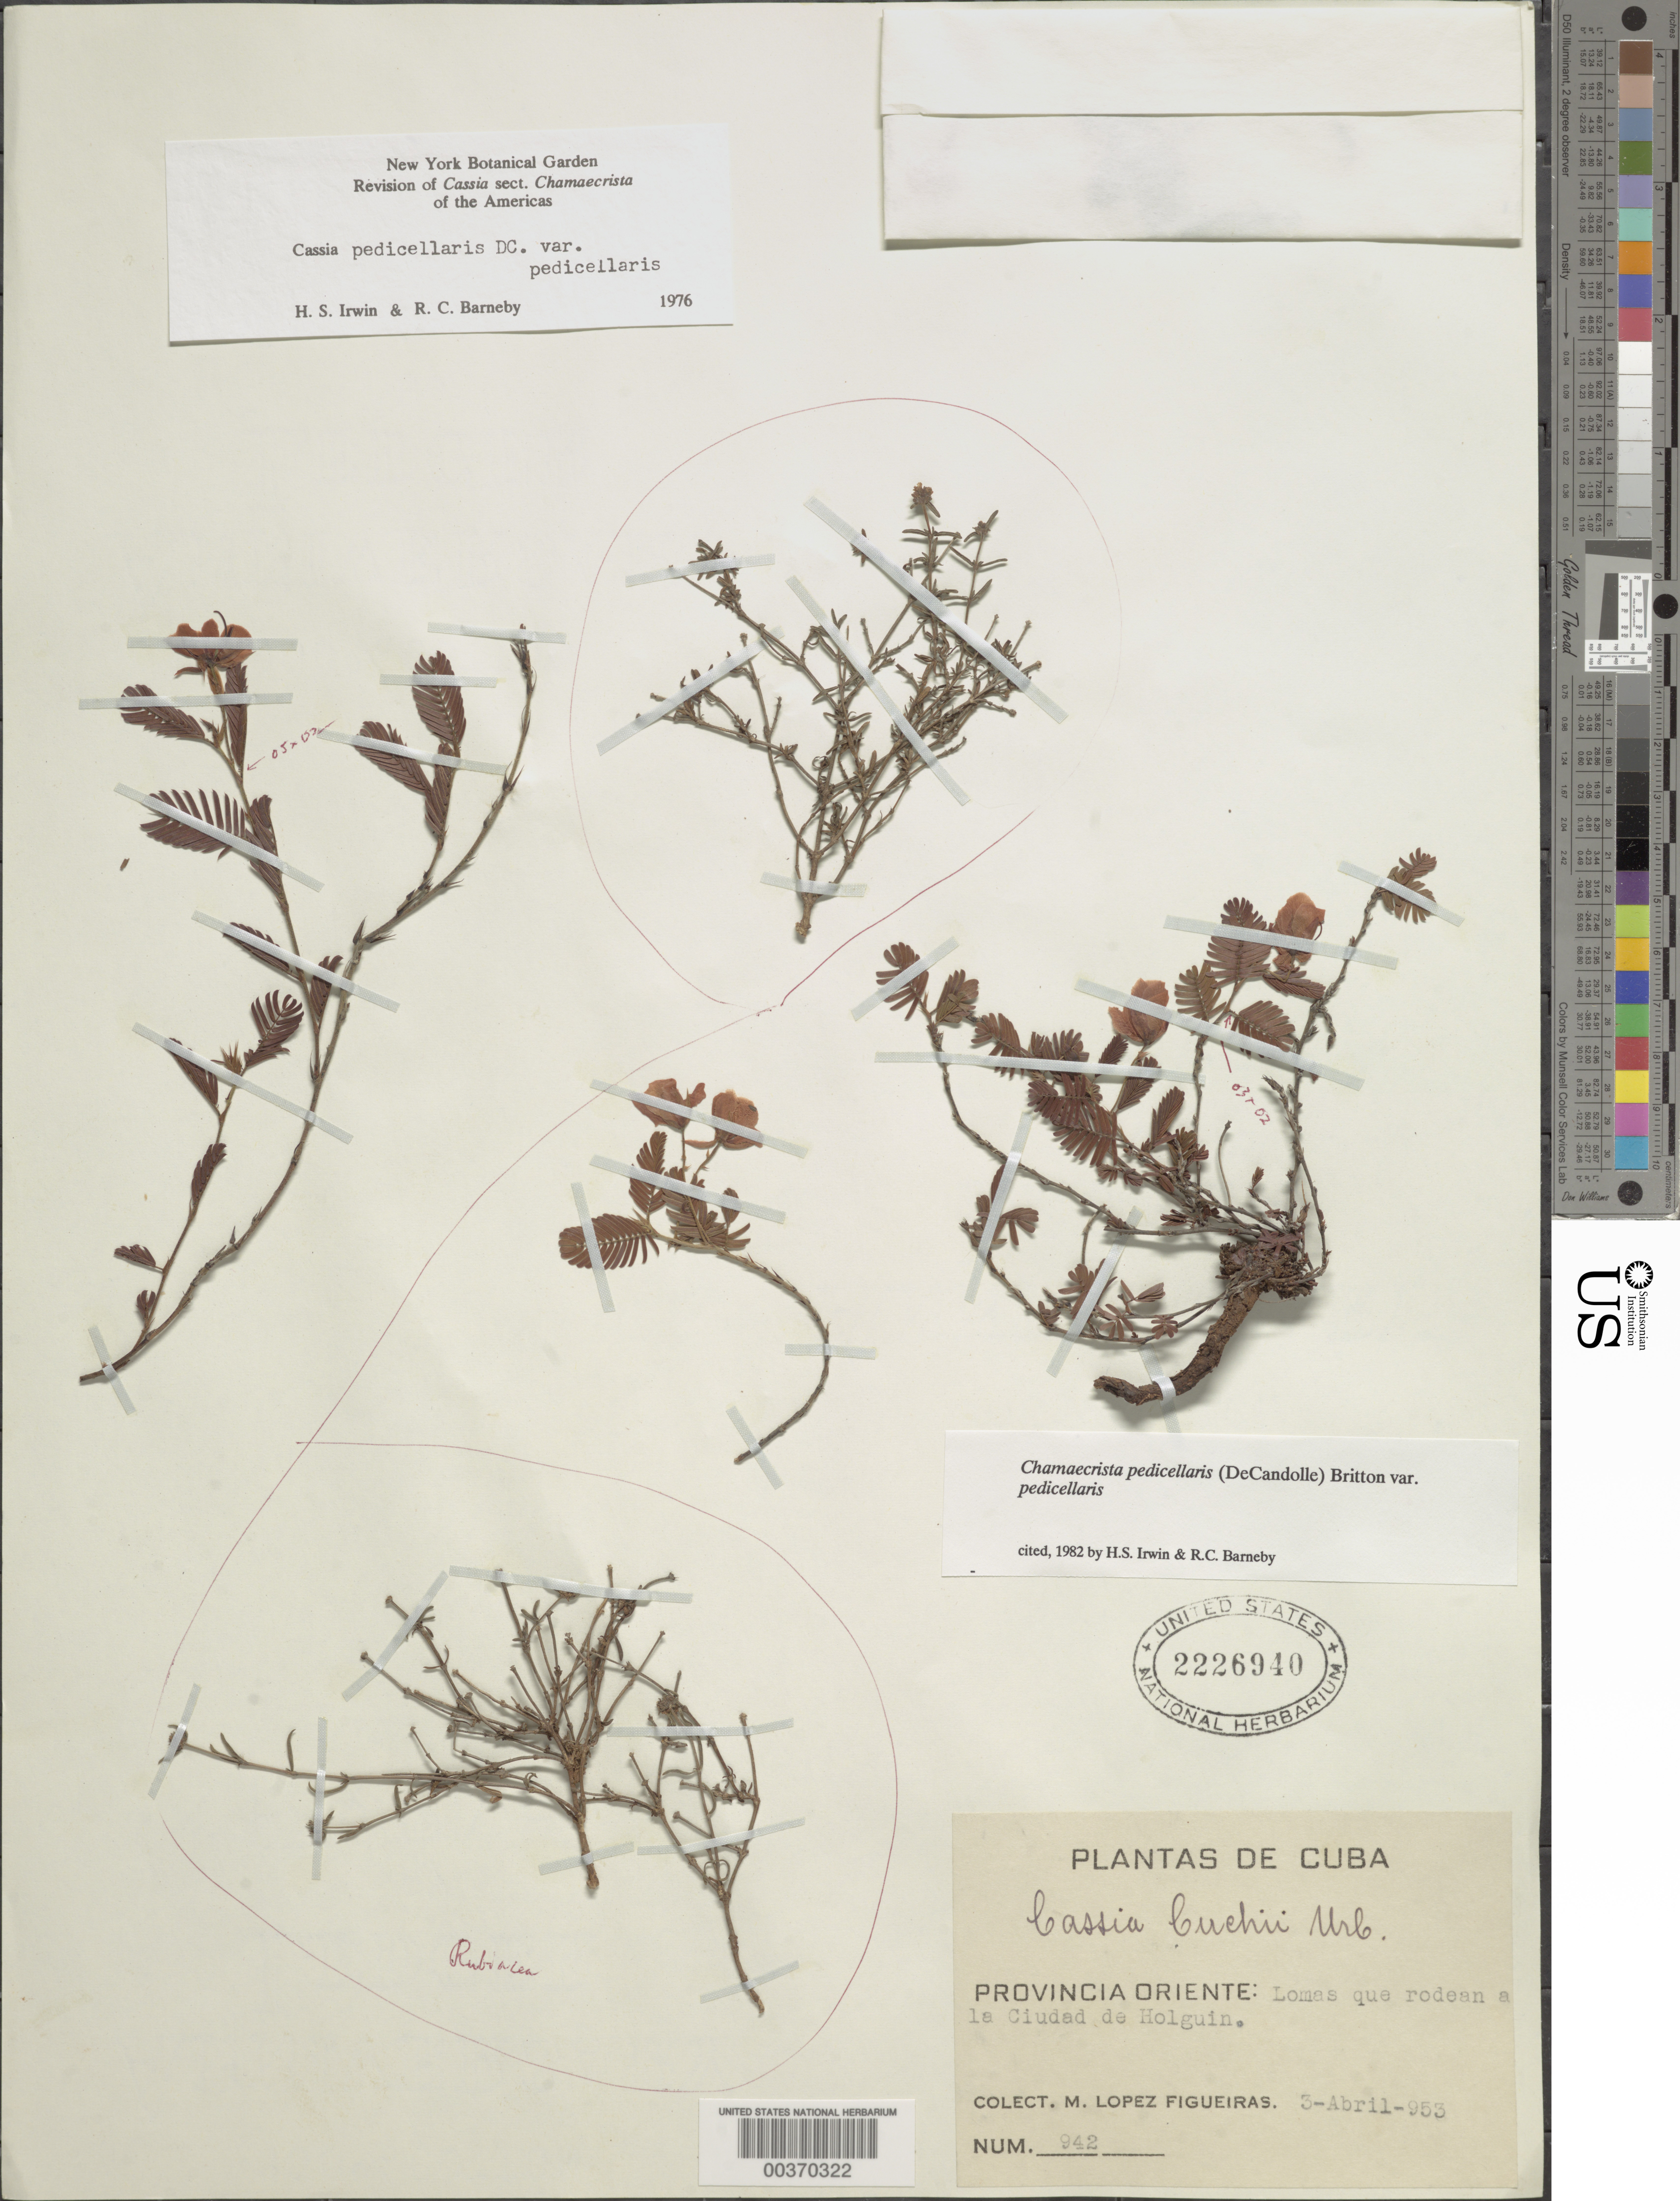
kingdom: Plantae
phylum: Tracheophyta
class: Magnoliopsida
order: Fabales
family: Fabaceae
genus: Chamaecrista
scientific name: Chamaecrista pedicellaris var. pedicellaris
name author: Britton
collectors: M. López Figueiras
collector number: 942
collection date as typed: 03 Apr 1953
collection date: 1953-04-03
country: Cuba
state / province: Oriente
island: Greater Antilles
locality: Lomas que rodean a la ciudad de holguin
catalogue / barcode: US 2226940